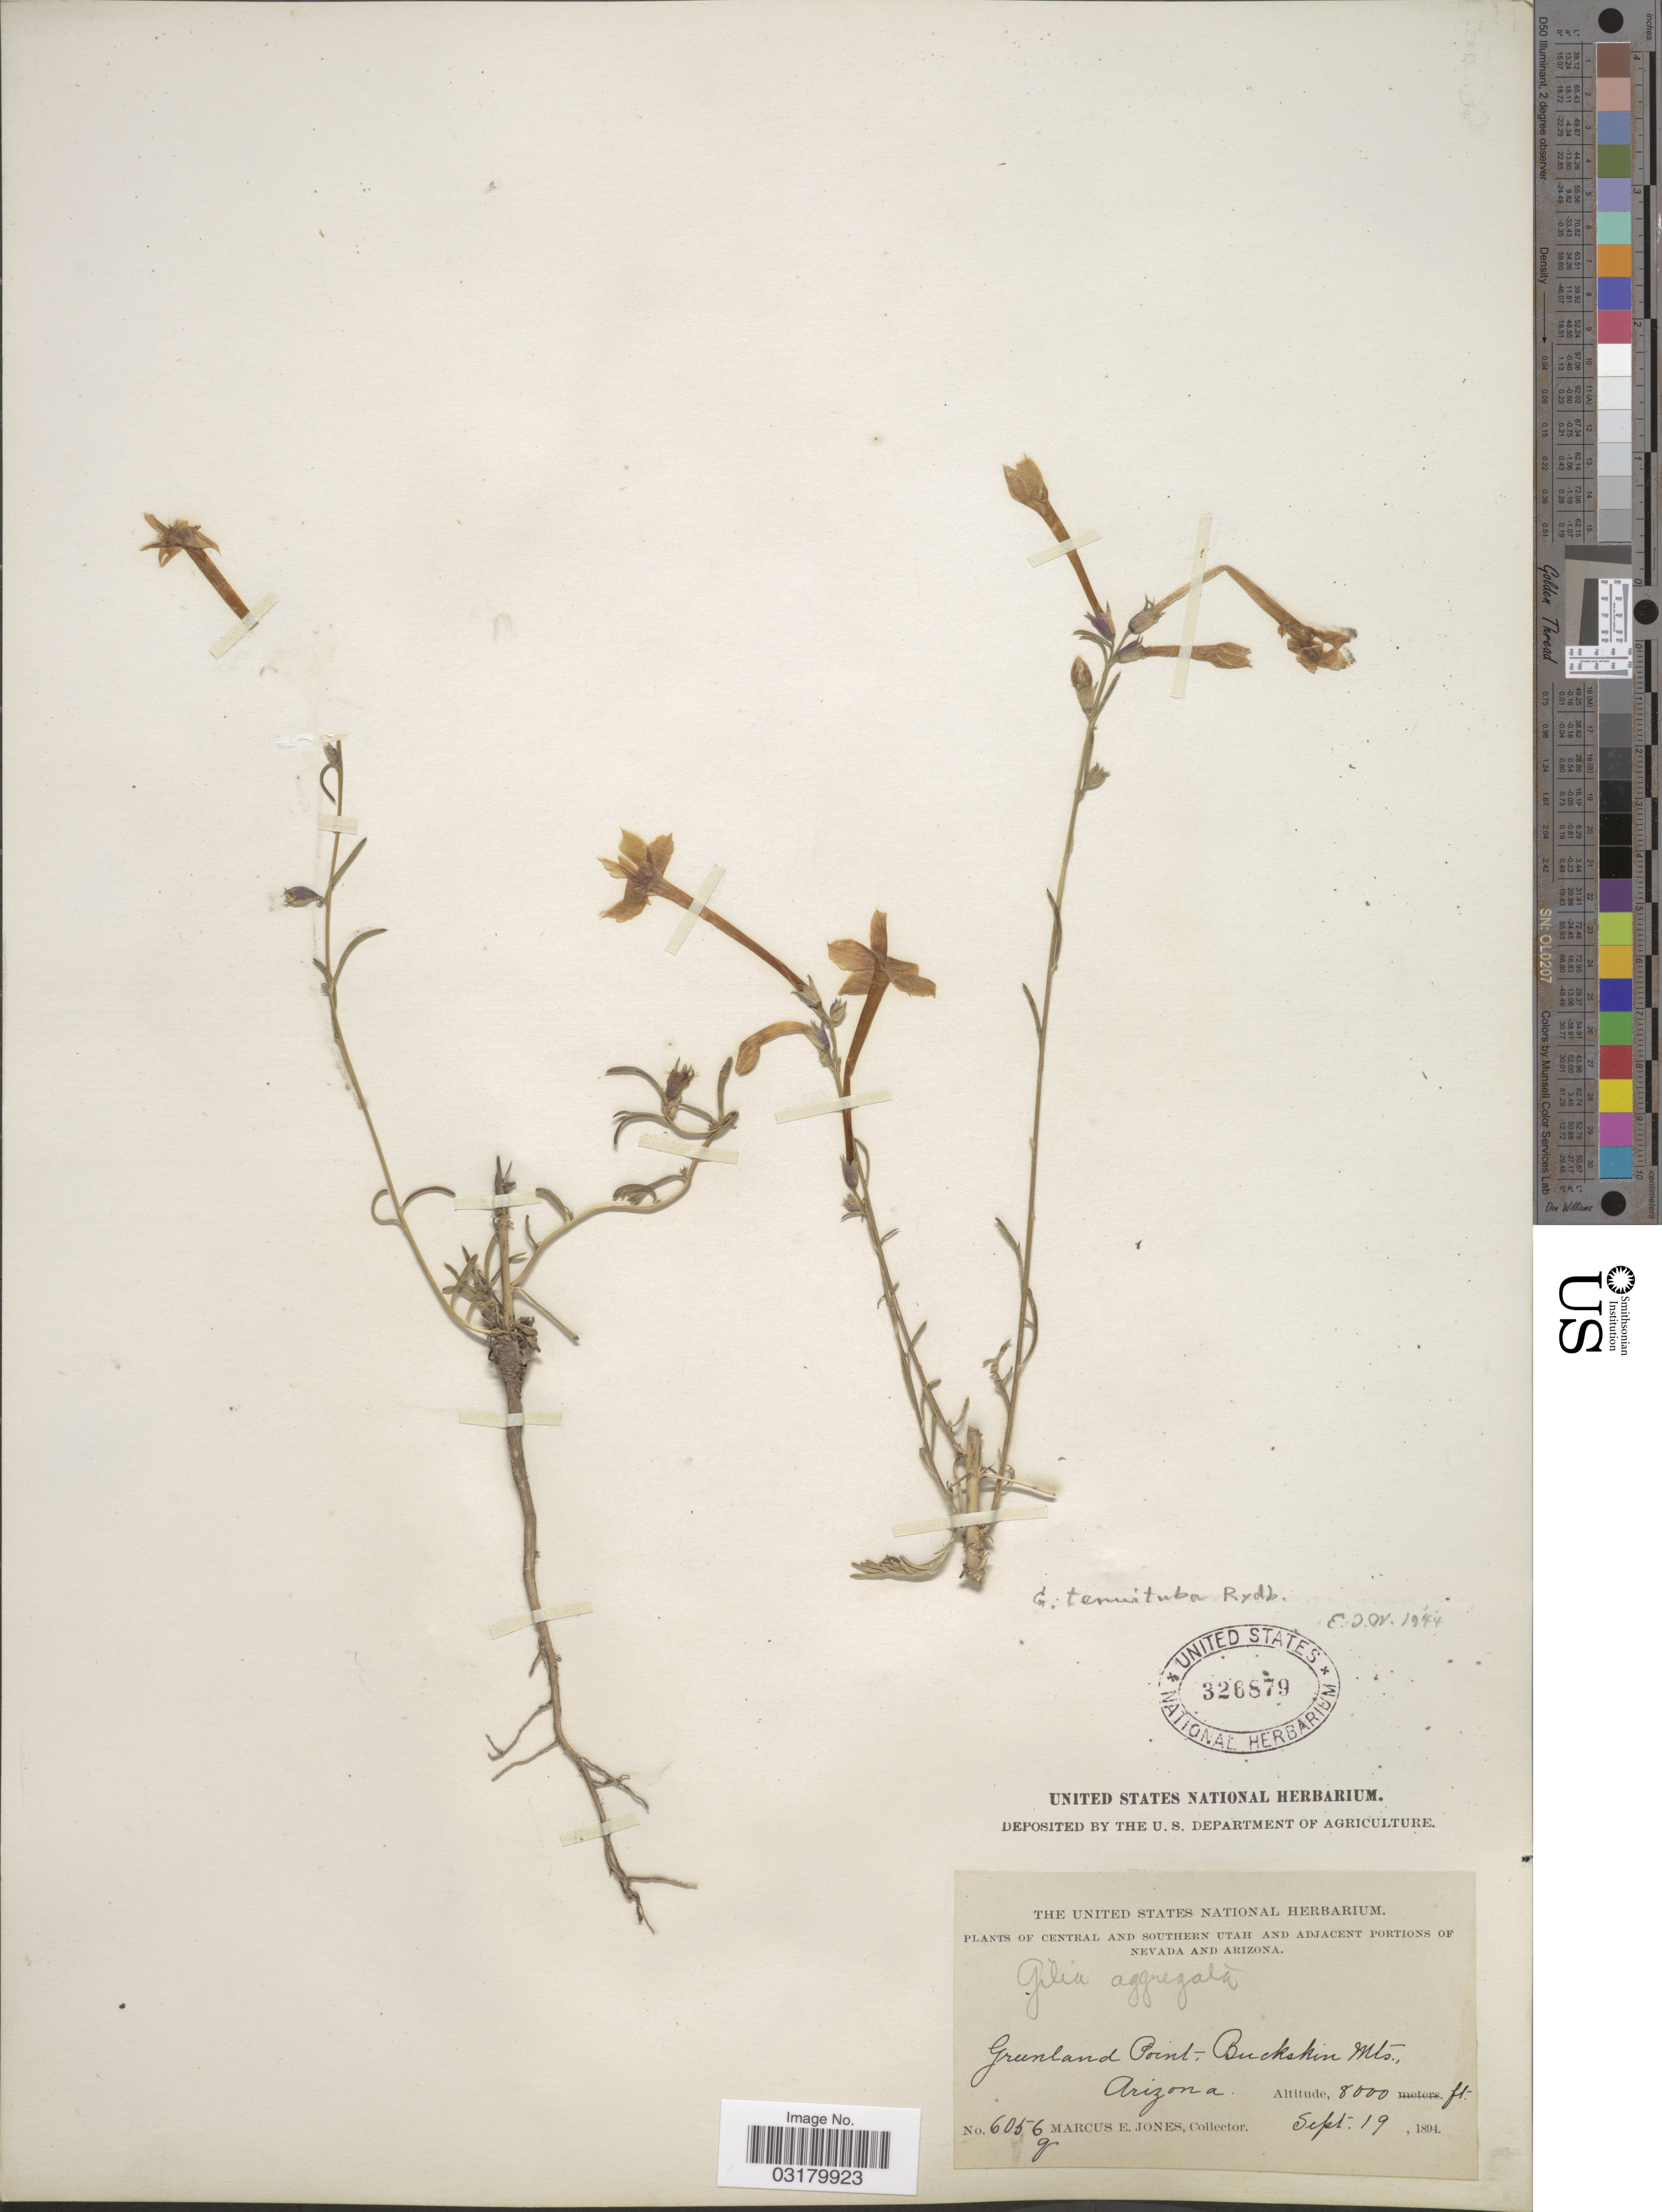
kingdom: Plantae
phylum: Tracheophyta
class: Magnoliopsida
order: Ericales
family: Polemoniaceae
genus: Ipomopsis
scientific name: Ipomopsis tenuituba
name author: (Rydb.) V.E. Grant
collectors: M. E. Jones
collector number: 6056q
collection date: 1894-09-19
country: United States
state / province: Arizona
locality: Greenland Point, Buckskin Mts.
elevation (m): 2438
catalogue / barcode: US 326879